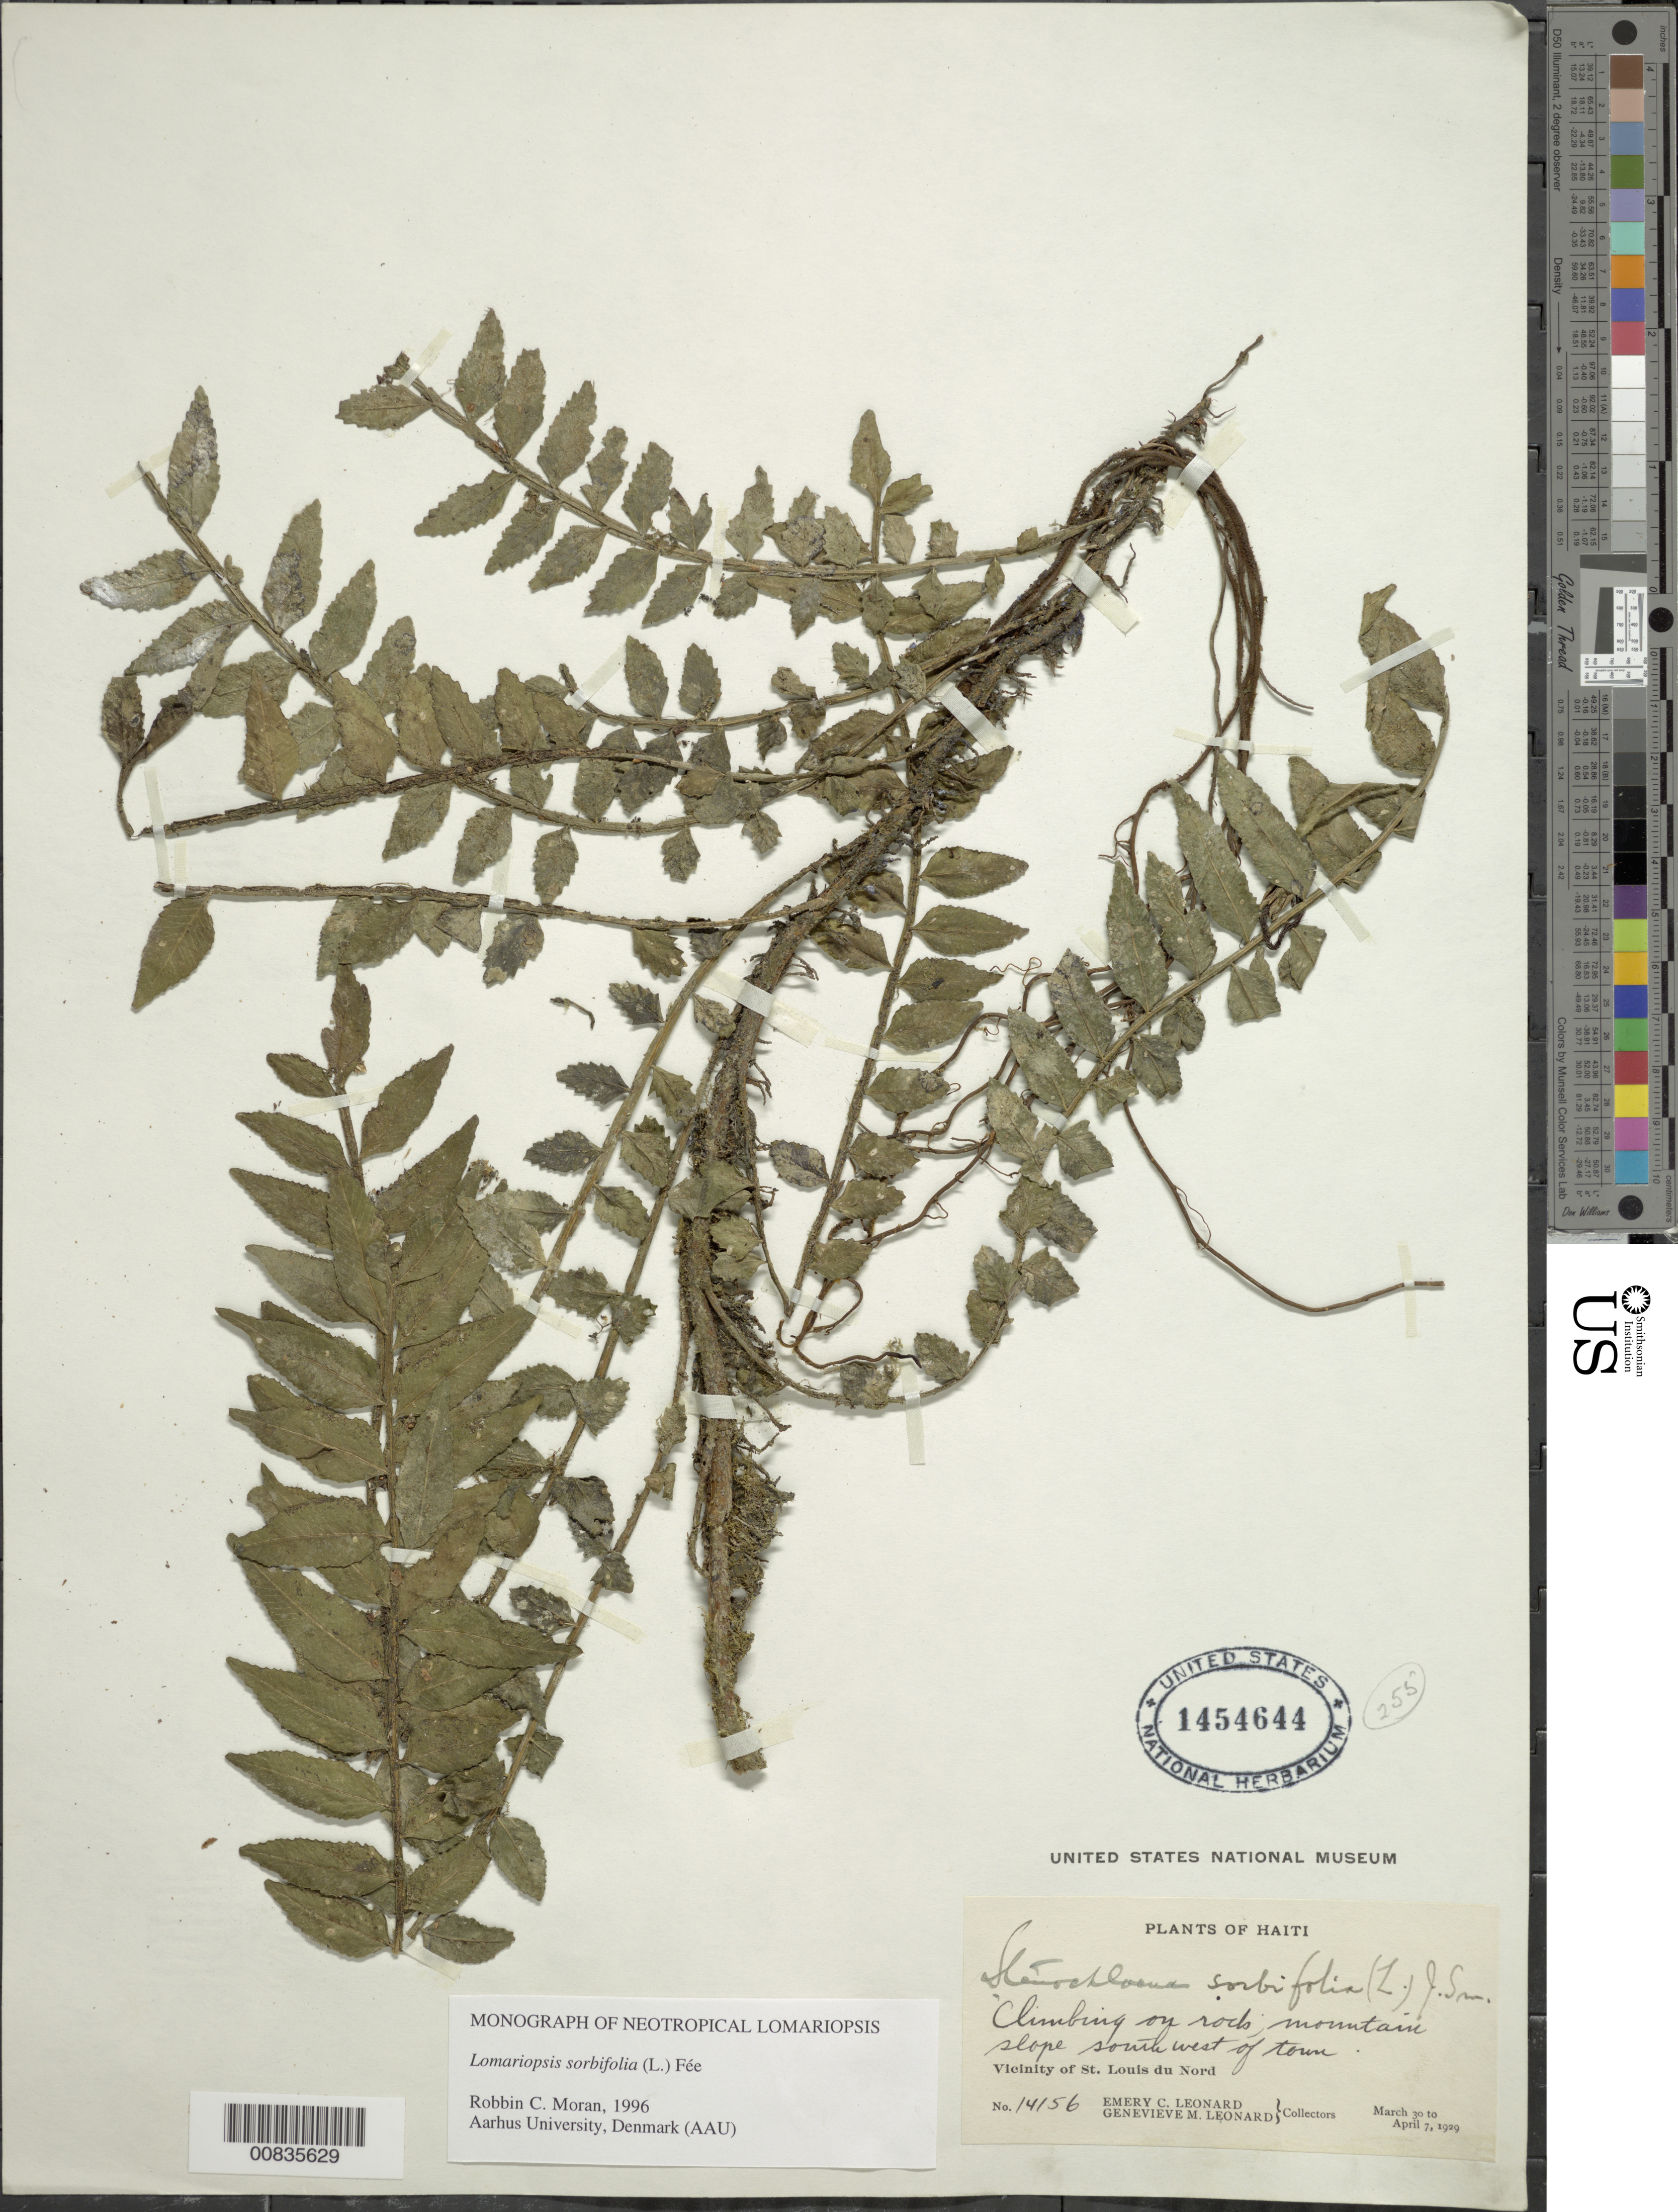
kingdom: Plantae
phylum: Tracheophyta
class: Polypodiopsida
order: Polypodiales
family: Lomariopsidaceae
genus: Lomariopsis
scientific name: Lomariopsis sorbifolia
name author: (L.) Fée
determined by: Moran, R. C.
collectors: E. C. Leonard & G. M. Leonard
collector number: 14156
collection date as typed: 20 Mar 1929 to 07 Apr 1929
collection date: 1929-03-20/1929-04-07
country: Haiti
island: Hispaniola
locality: St. Louis du Nord, SW of town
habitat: Climbing on rock; mountain slope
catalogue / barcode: US 1454644